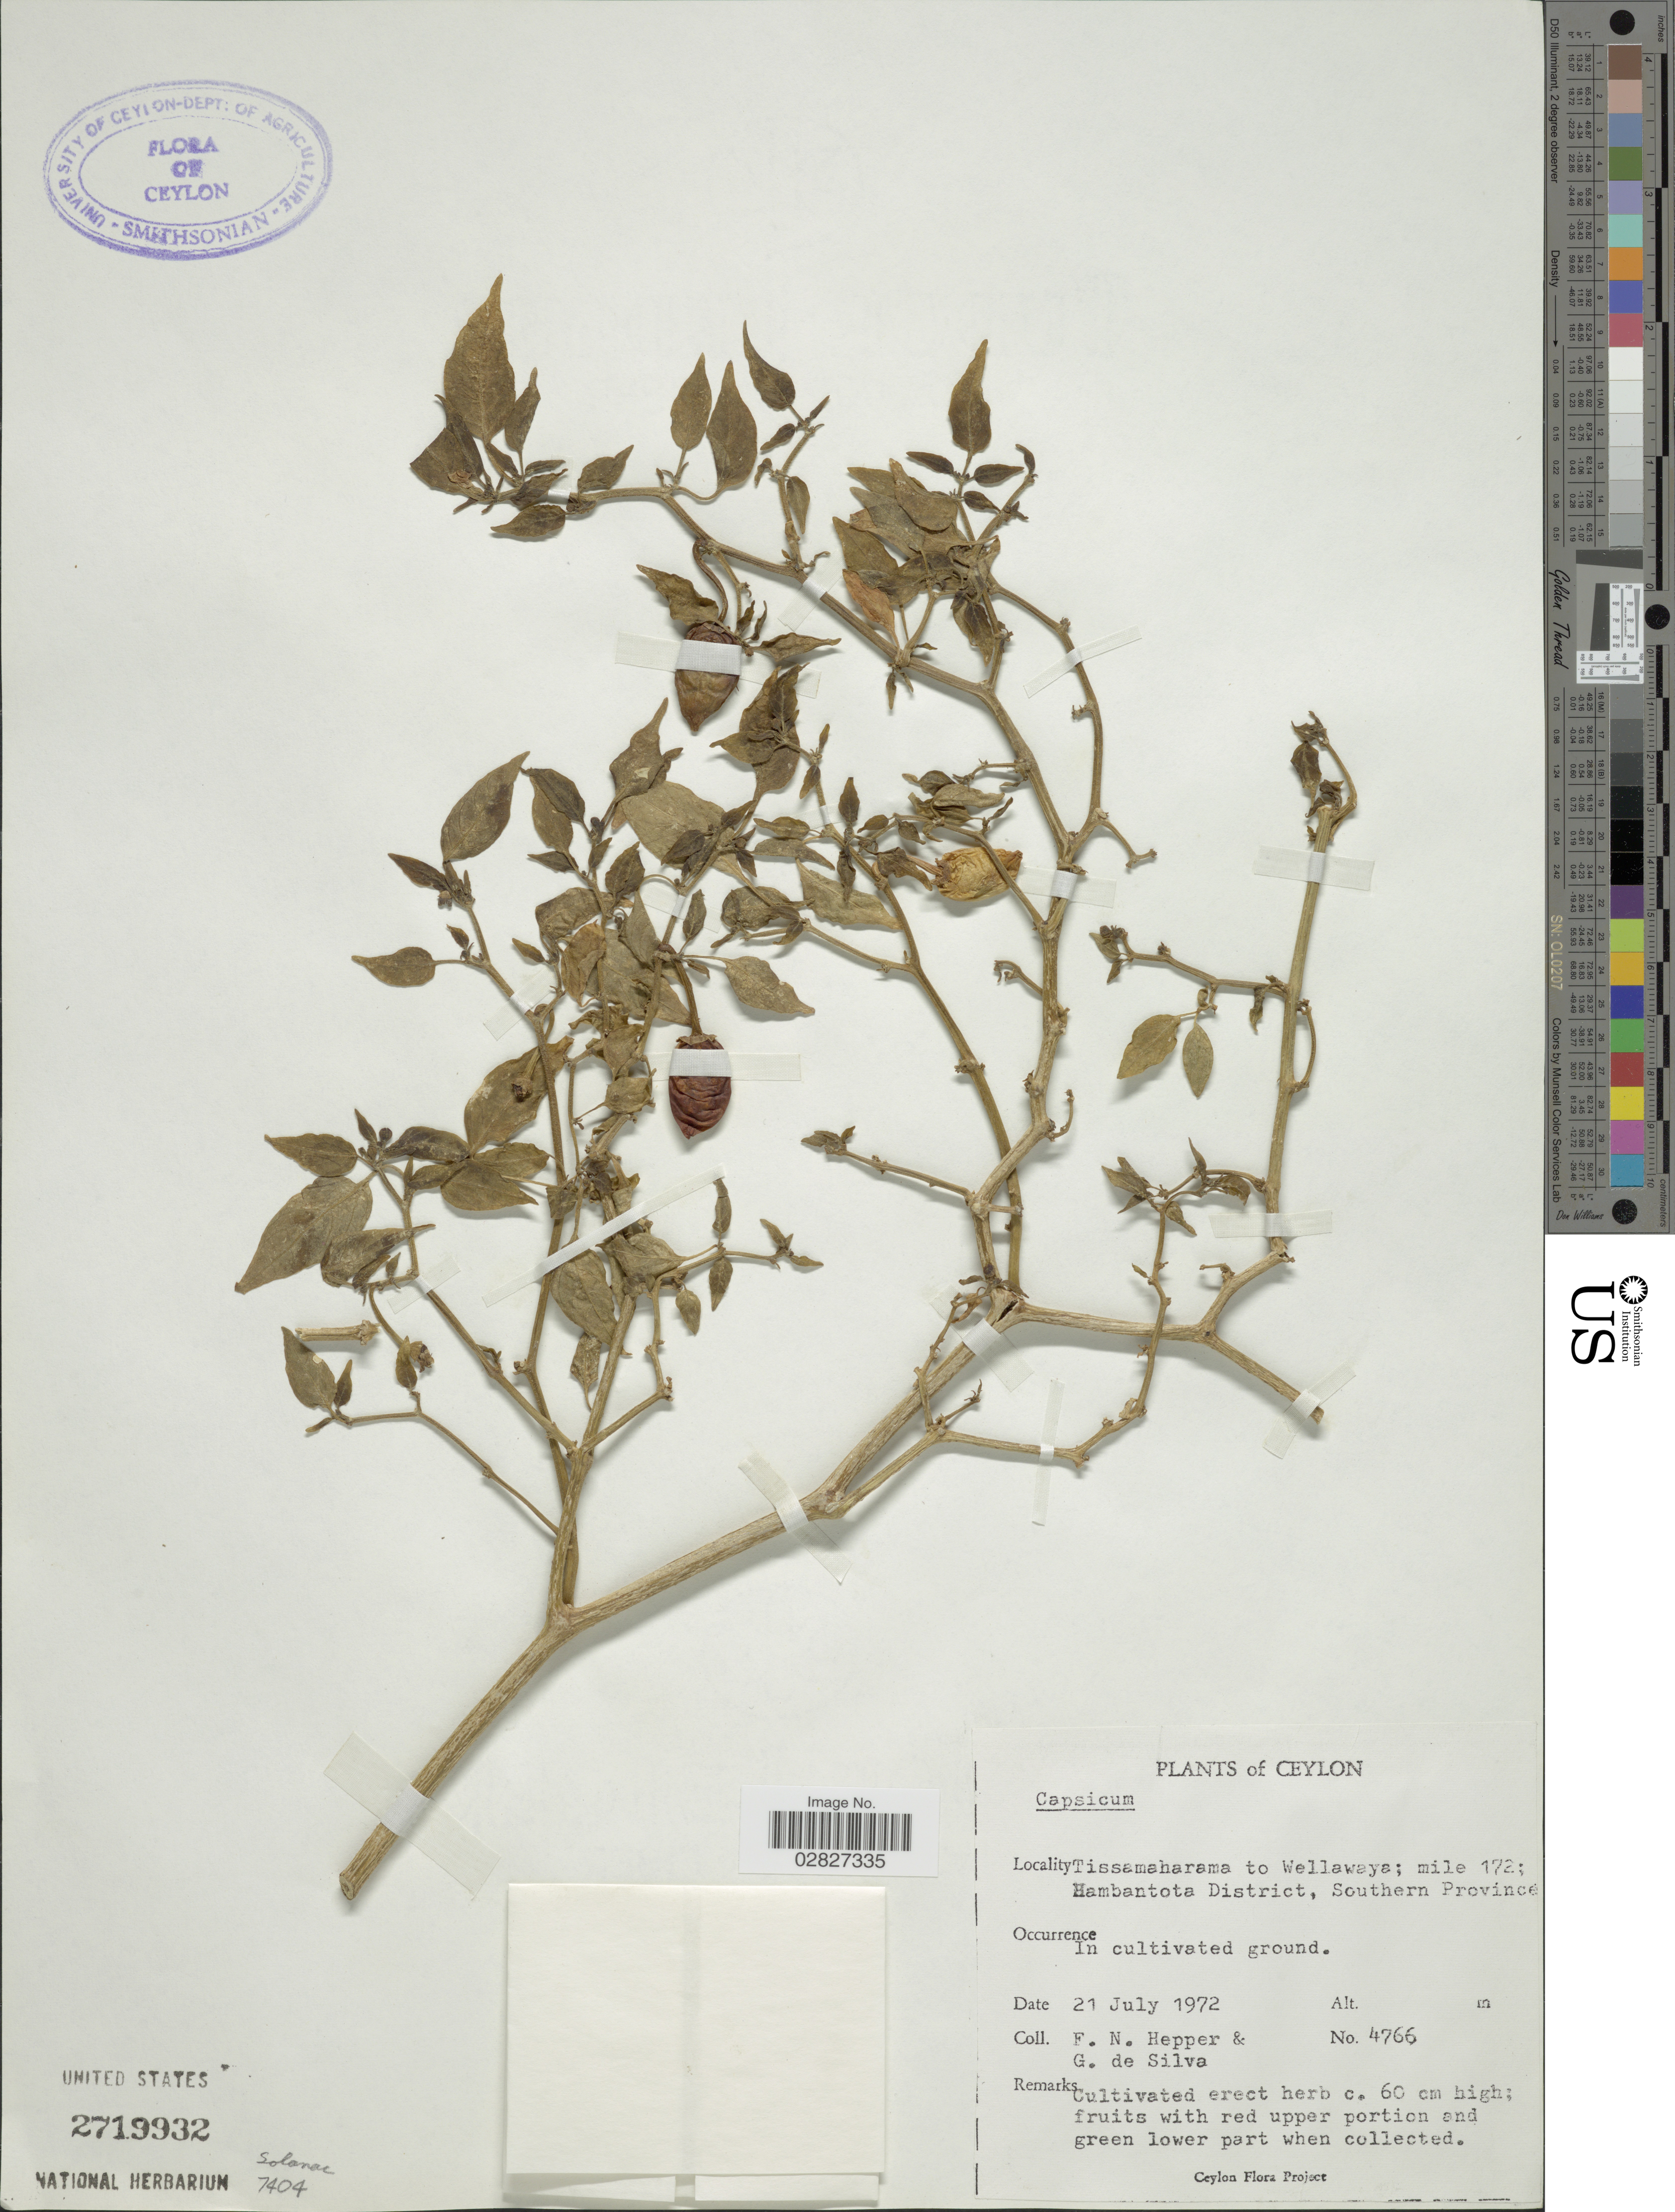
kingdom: Plantae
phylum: Tracheophyta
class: Magnoliopsida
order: Solanales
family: Solanaceae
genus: Capsicum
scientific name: Capsicum sp.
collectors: F. Hepper & G. De Silva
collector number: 4766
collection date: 1972-07-21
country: Sri Lanka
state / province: Southern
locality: Ceylon. Tissamaharama to Wellawaya; mile 172; Hambantota District, Southern Province.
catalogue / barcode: US 2719932